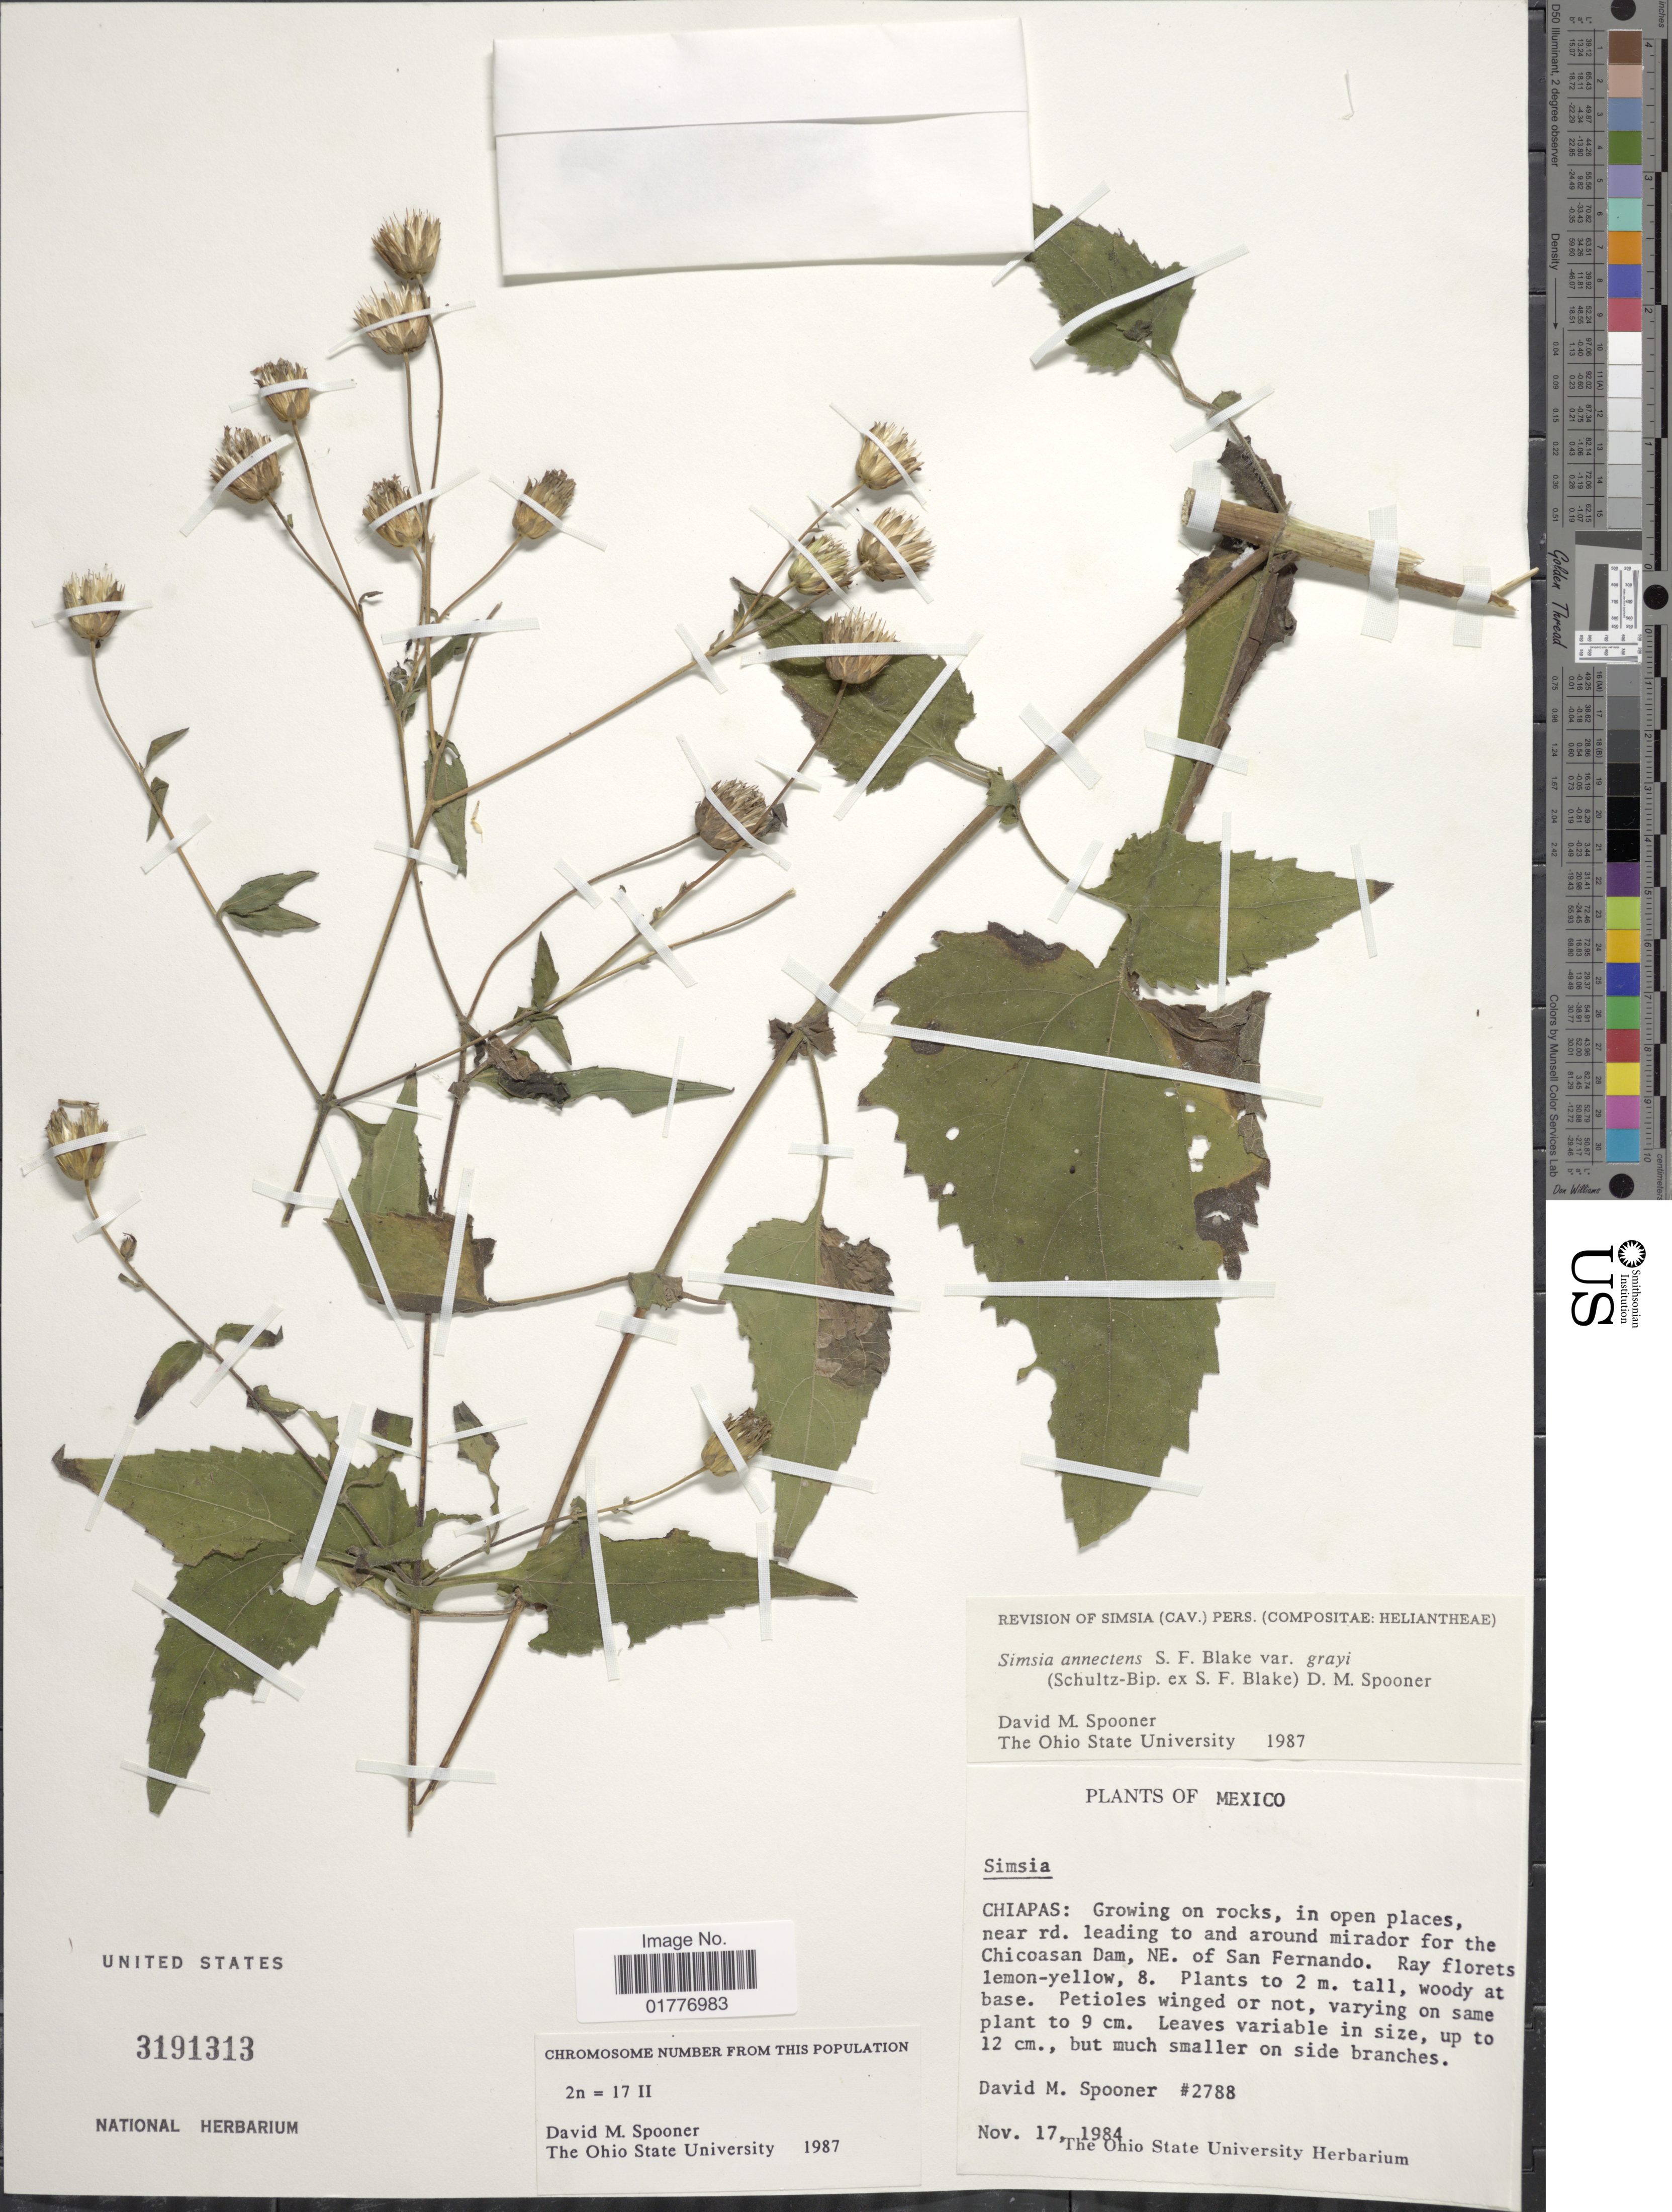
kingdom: Plantae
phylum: Tracheophyta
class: Magnoliopsida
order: Asterales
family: Asteraceae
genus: Simsia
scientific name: Simsia grayi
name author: Sch. Bip. in S.F. Blake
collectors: D. Spooner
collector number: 2788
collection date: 1984-11-17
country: Mexico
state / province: Chiapas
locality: Chiapas: Growing on rocks, in open places, near rd. leading to and around mirador for the Chicoasan Dam, NE. of San Fernando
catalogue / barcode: US 3191313